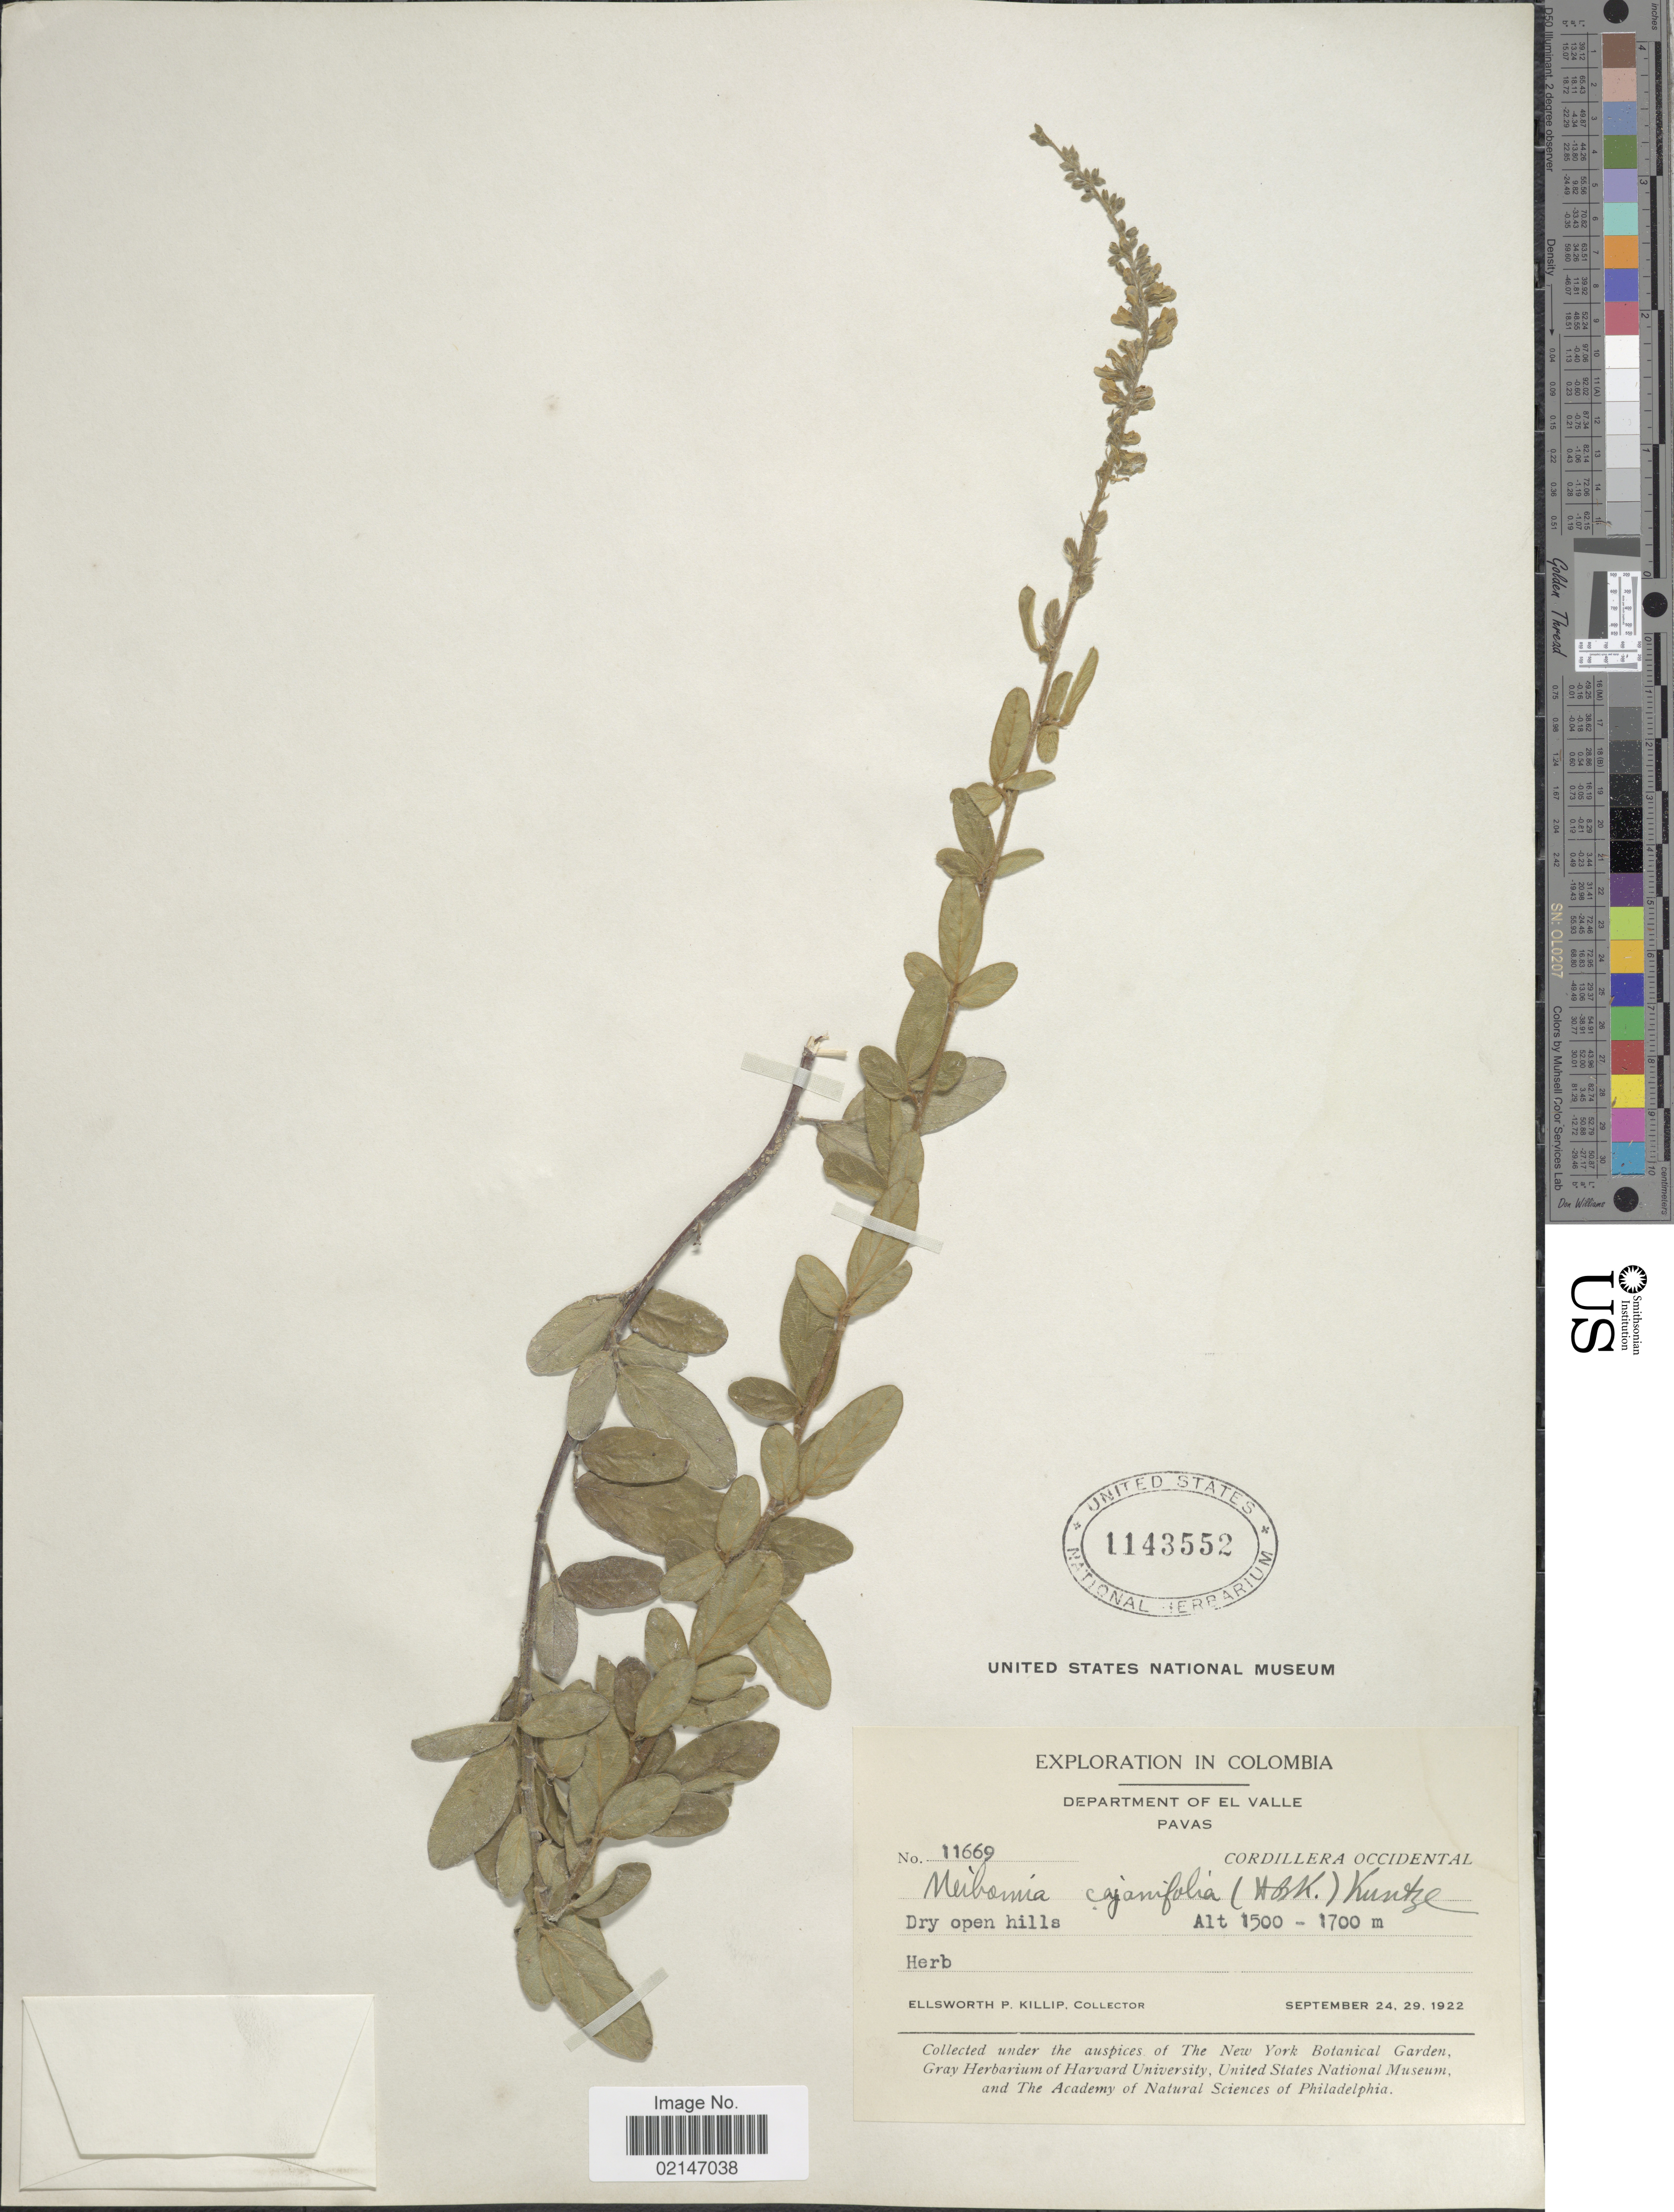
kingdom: Plantae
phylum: Tracheophyta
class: Magnoliopsida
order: Fabales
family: Fabaceae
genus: Desmodium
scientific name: Desmodium cajanifolium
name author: (Kunth) DC.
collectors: E. P. Killip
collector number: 11669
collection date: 1922-09-24/1922-09-29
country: Colombia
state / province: Valle del Cauca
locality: Department of El Valle, Pavas, Cordillera Occidental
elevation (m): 1500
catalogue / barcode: US 1143552